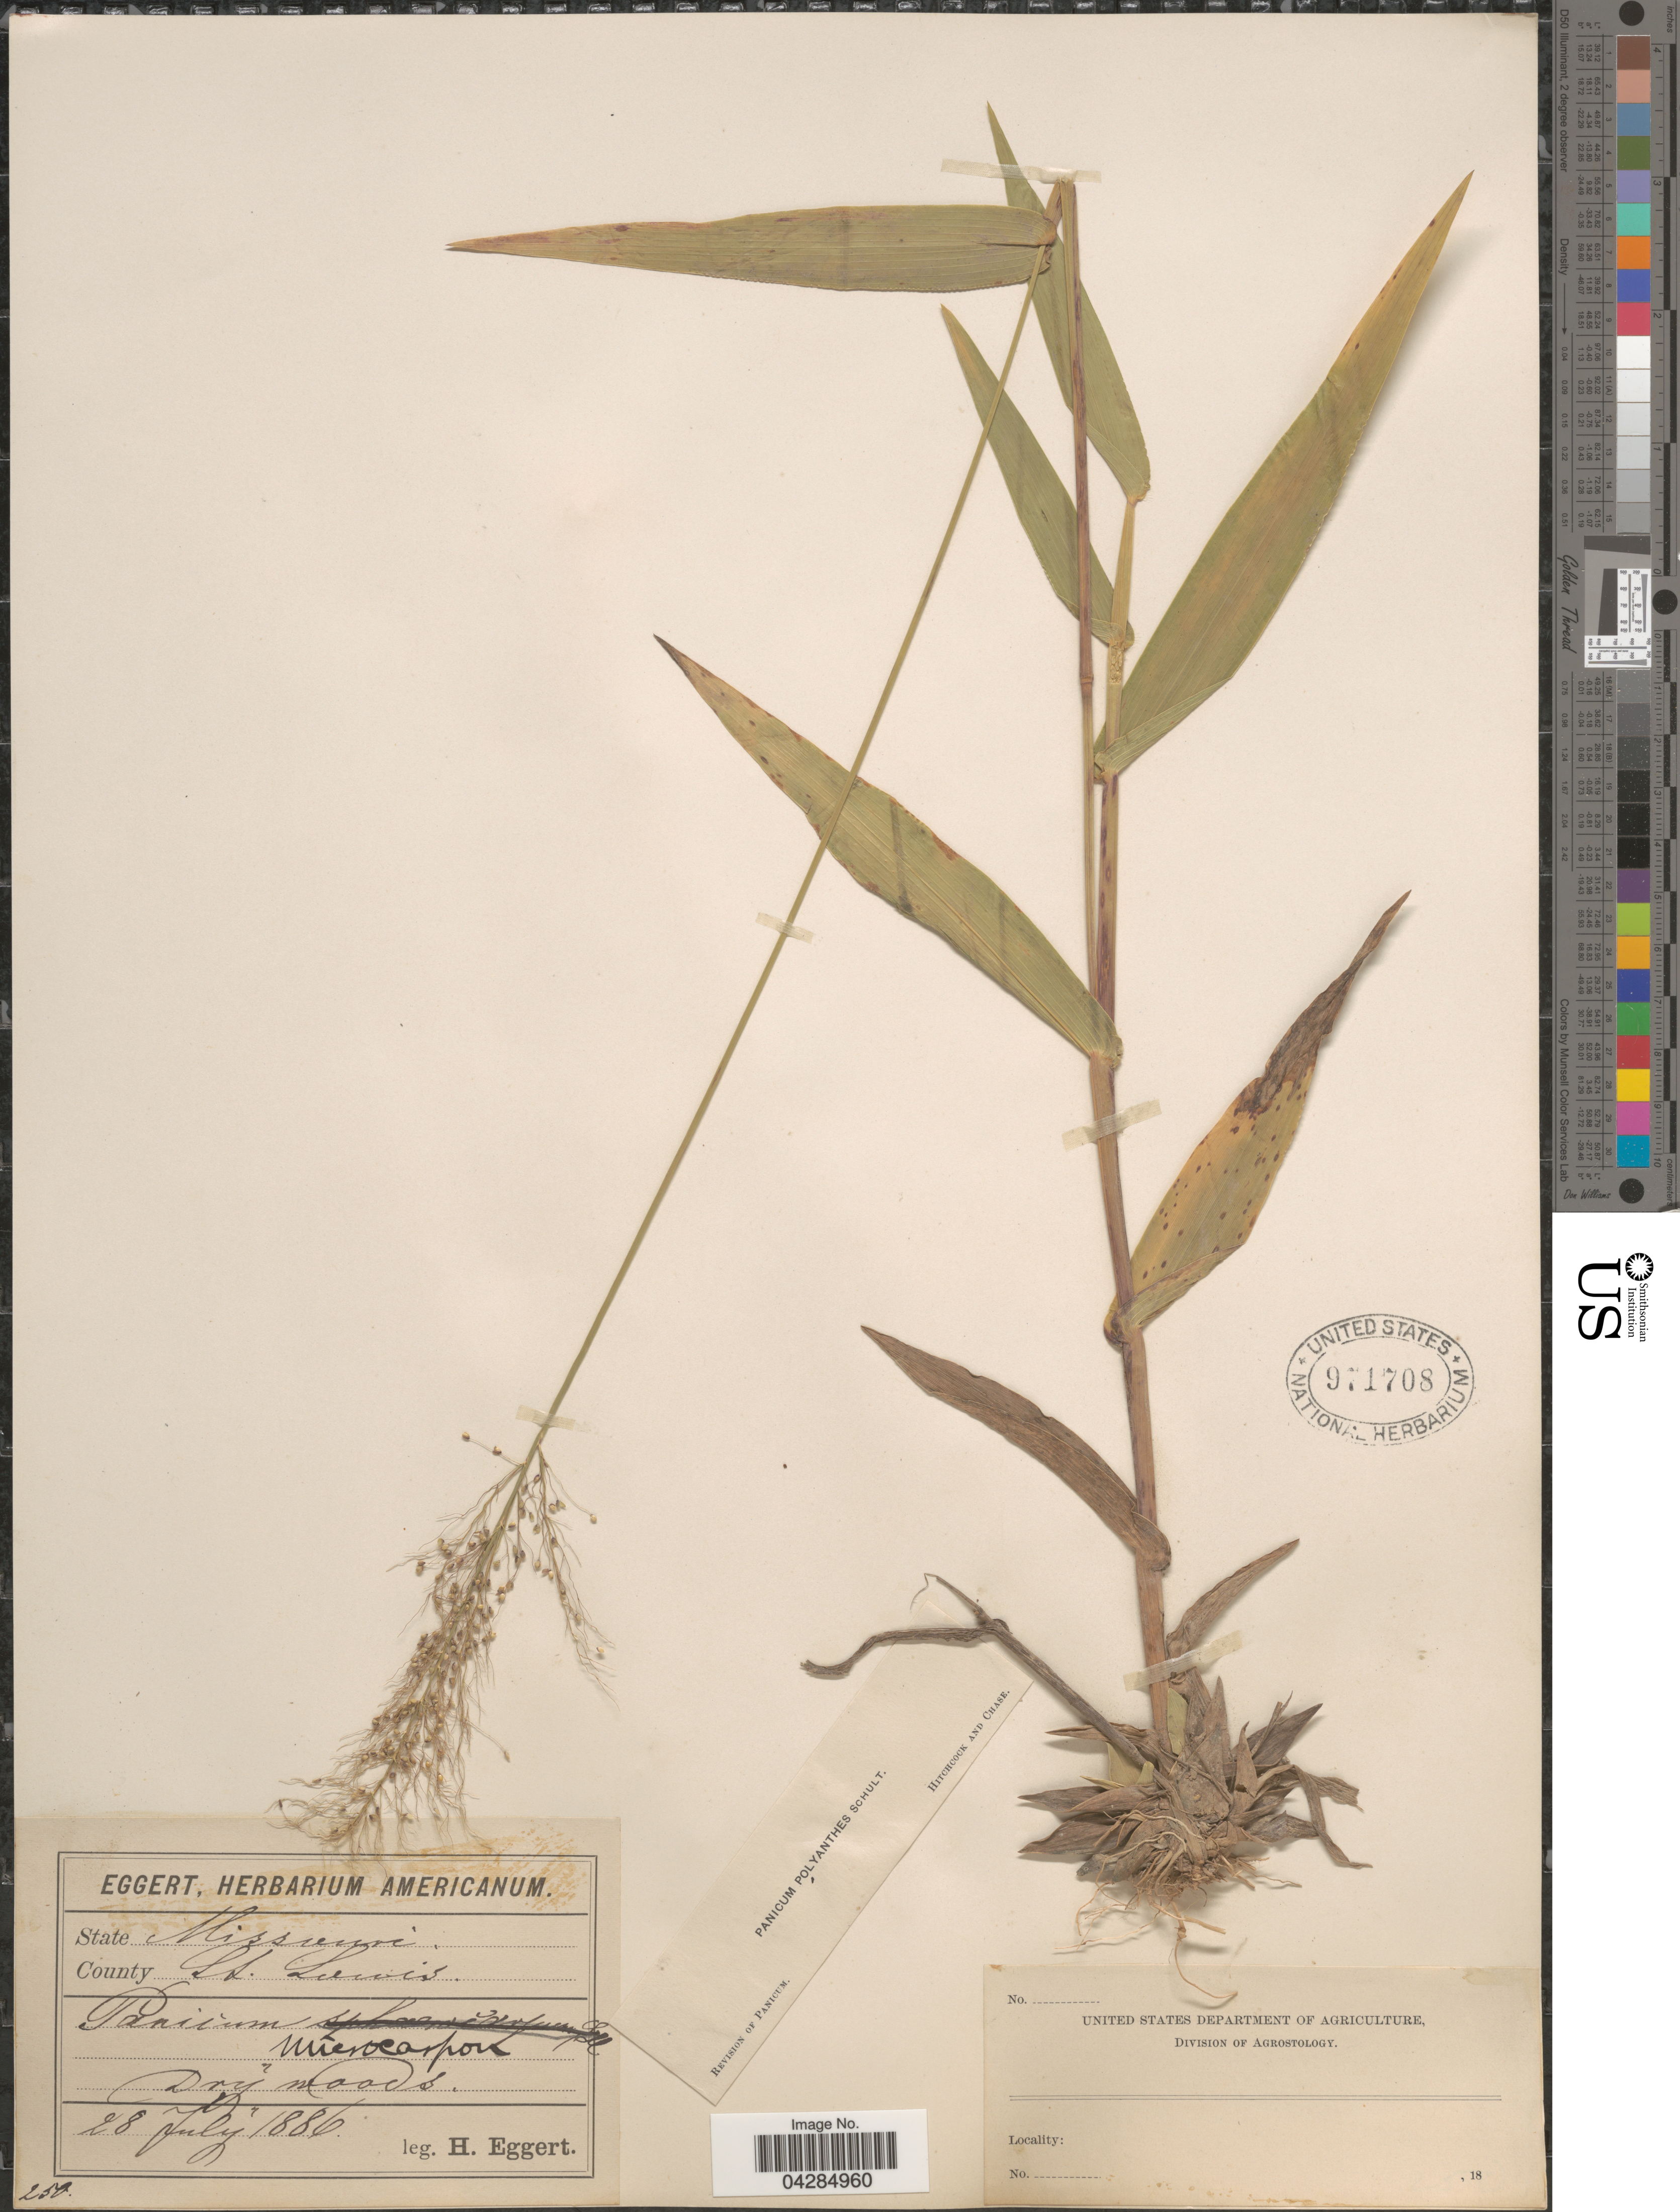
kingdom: Plantae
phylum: Tracheophyta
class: Liliopsida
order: Poales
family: Poaceae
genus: Dichanthelium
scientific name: Dichanthelium portoricense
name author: (Desv. ex Ham.) B.F. Hansen & Wunderlin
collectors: H. Eggert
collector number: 250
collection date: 1886-07-28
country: United States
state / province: Missouri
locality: County St. Louis.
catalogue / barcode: US 971708